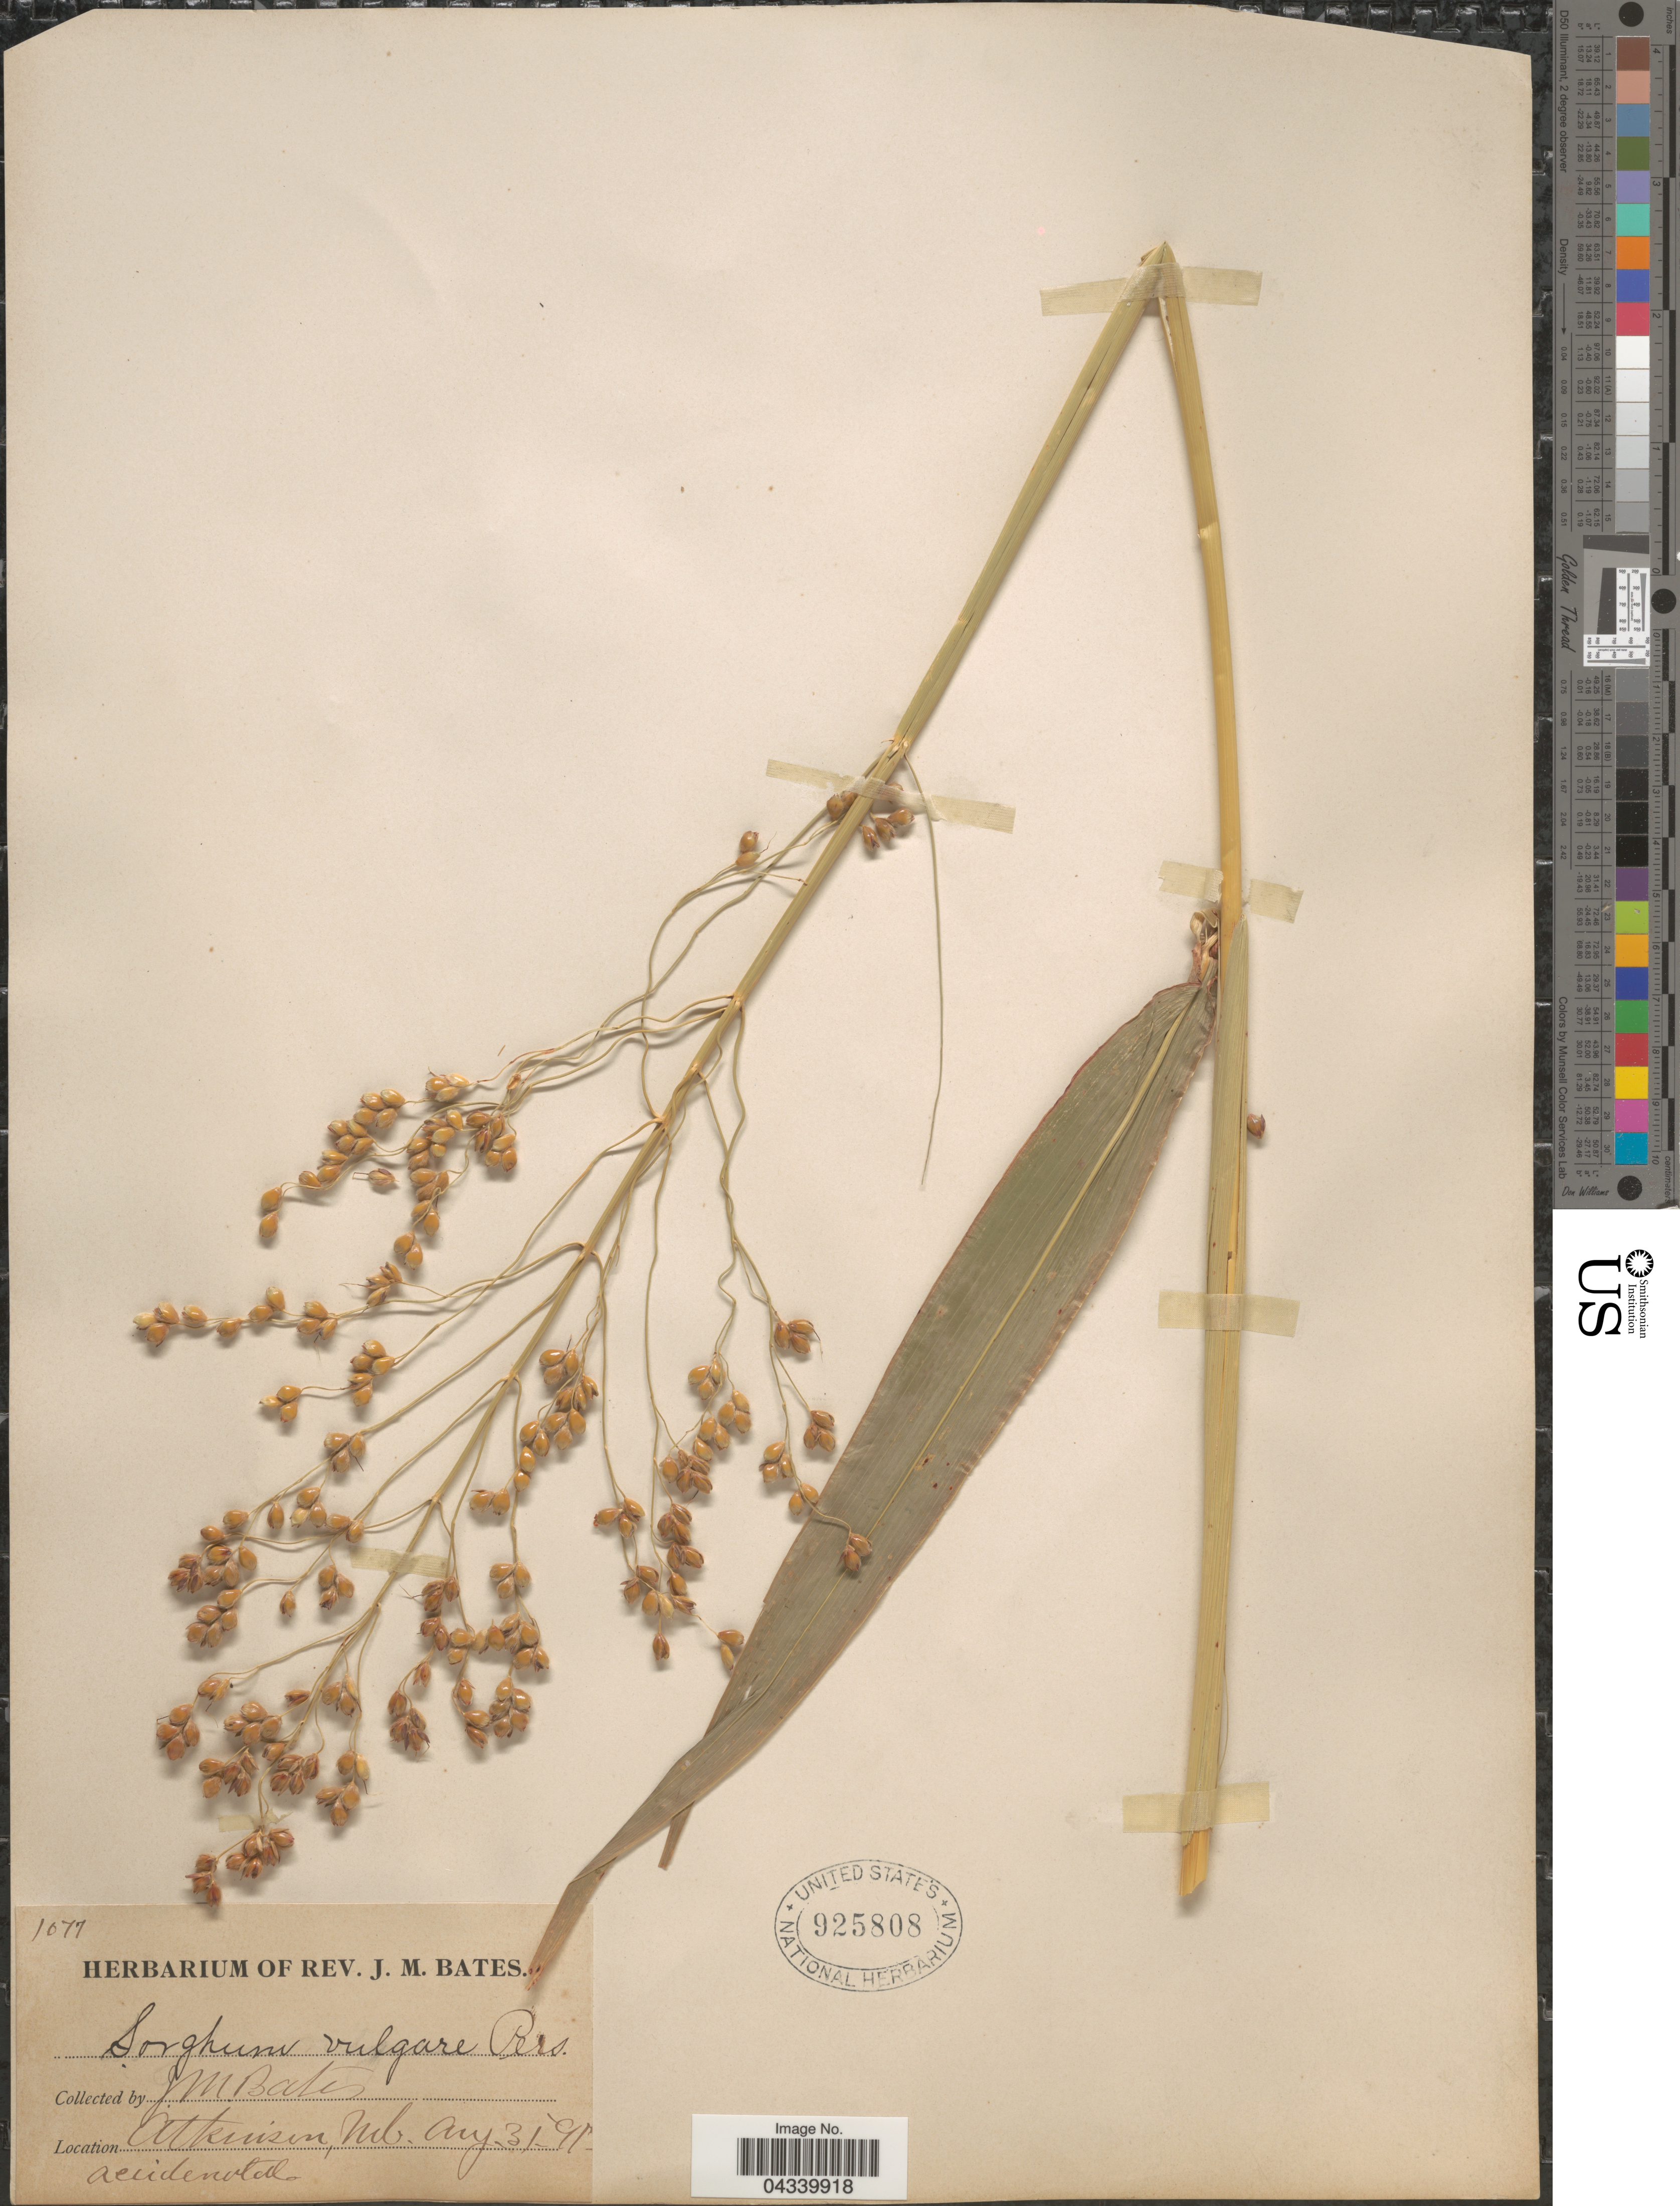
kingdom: Plantae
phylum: Tracheophyta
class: Liliopsida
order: Poales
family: Poaceae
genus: Sorghum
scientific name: Sorghum bicolor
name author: (L.) Moench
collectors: J. Bates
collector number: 1077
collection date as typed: Transcribed d/m/y: 31/8/91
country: United States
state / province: Nebraska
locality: Atkinson.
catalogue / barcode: US 925808